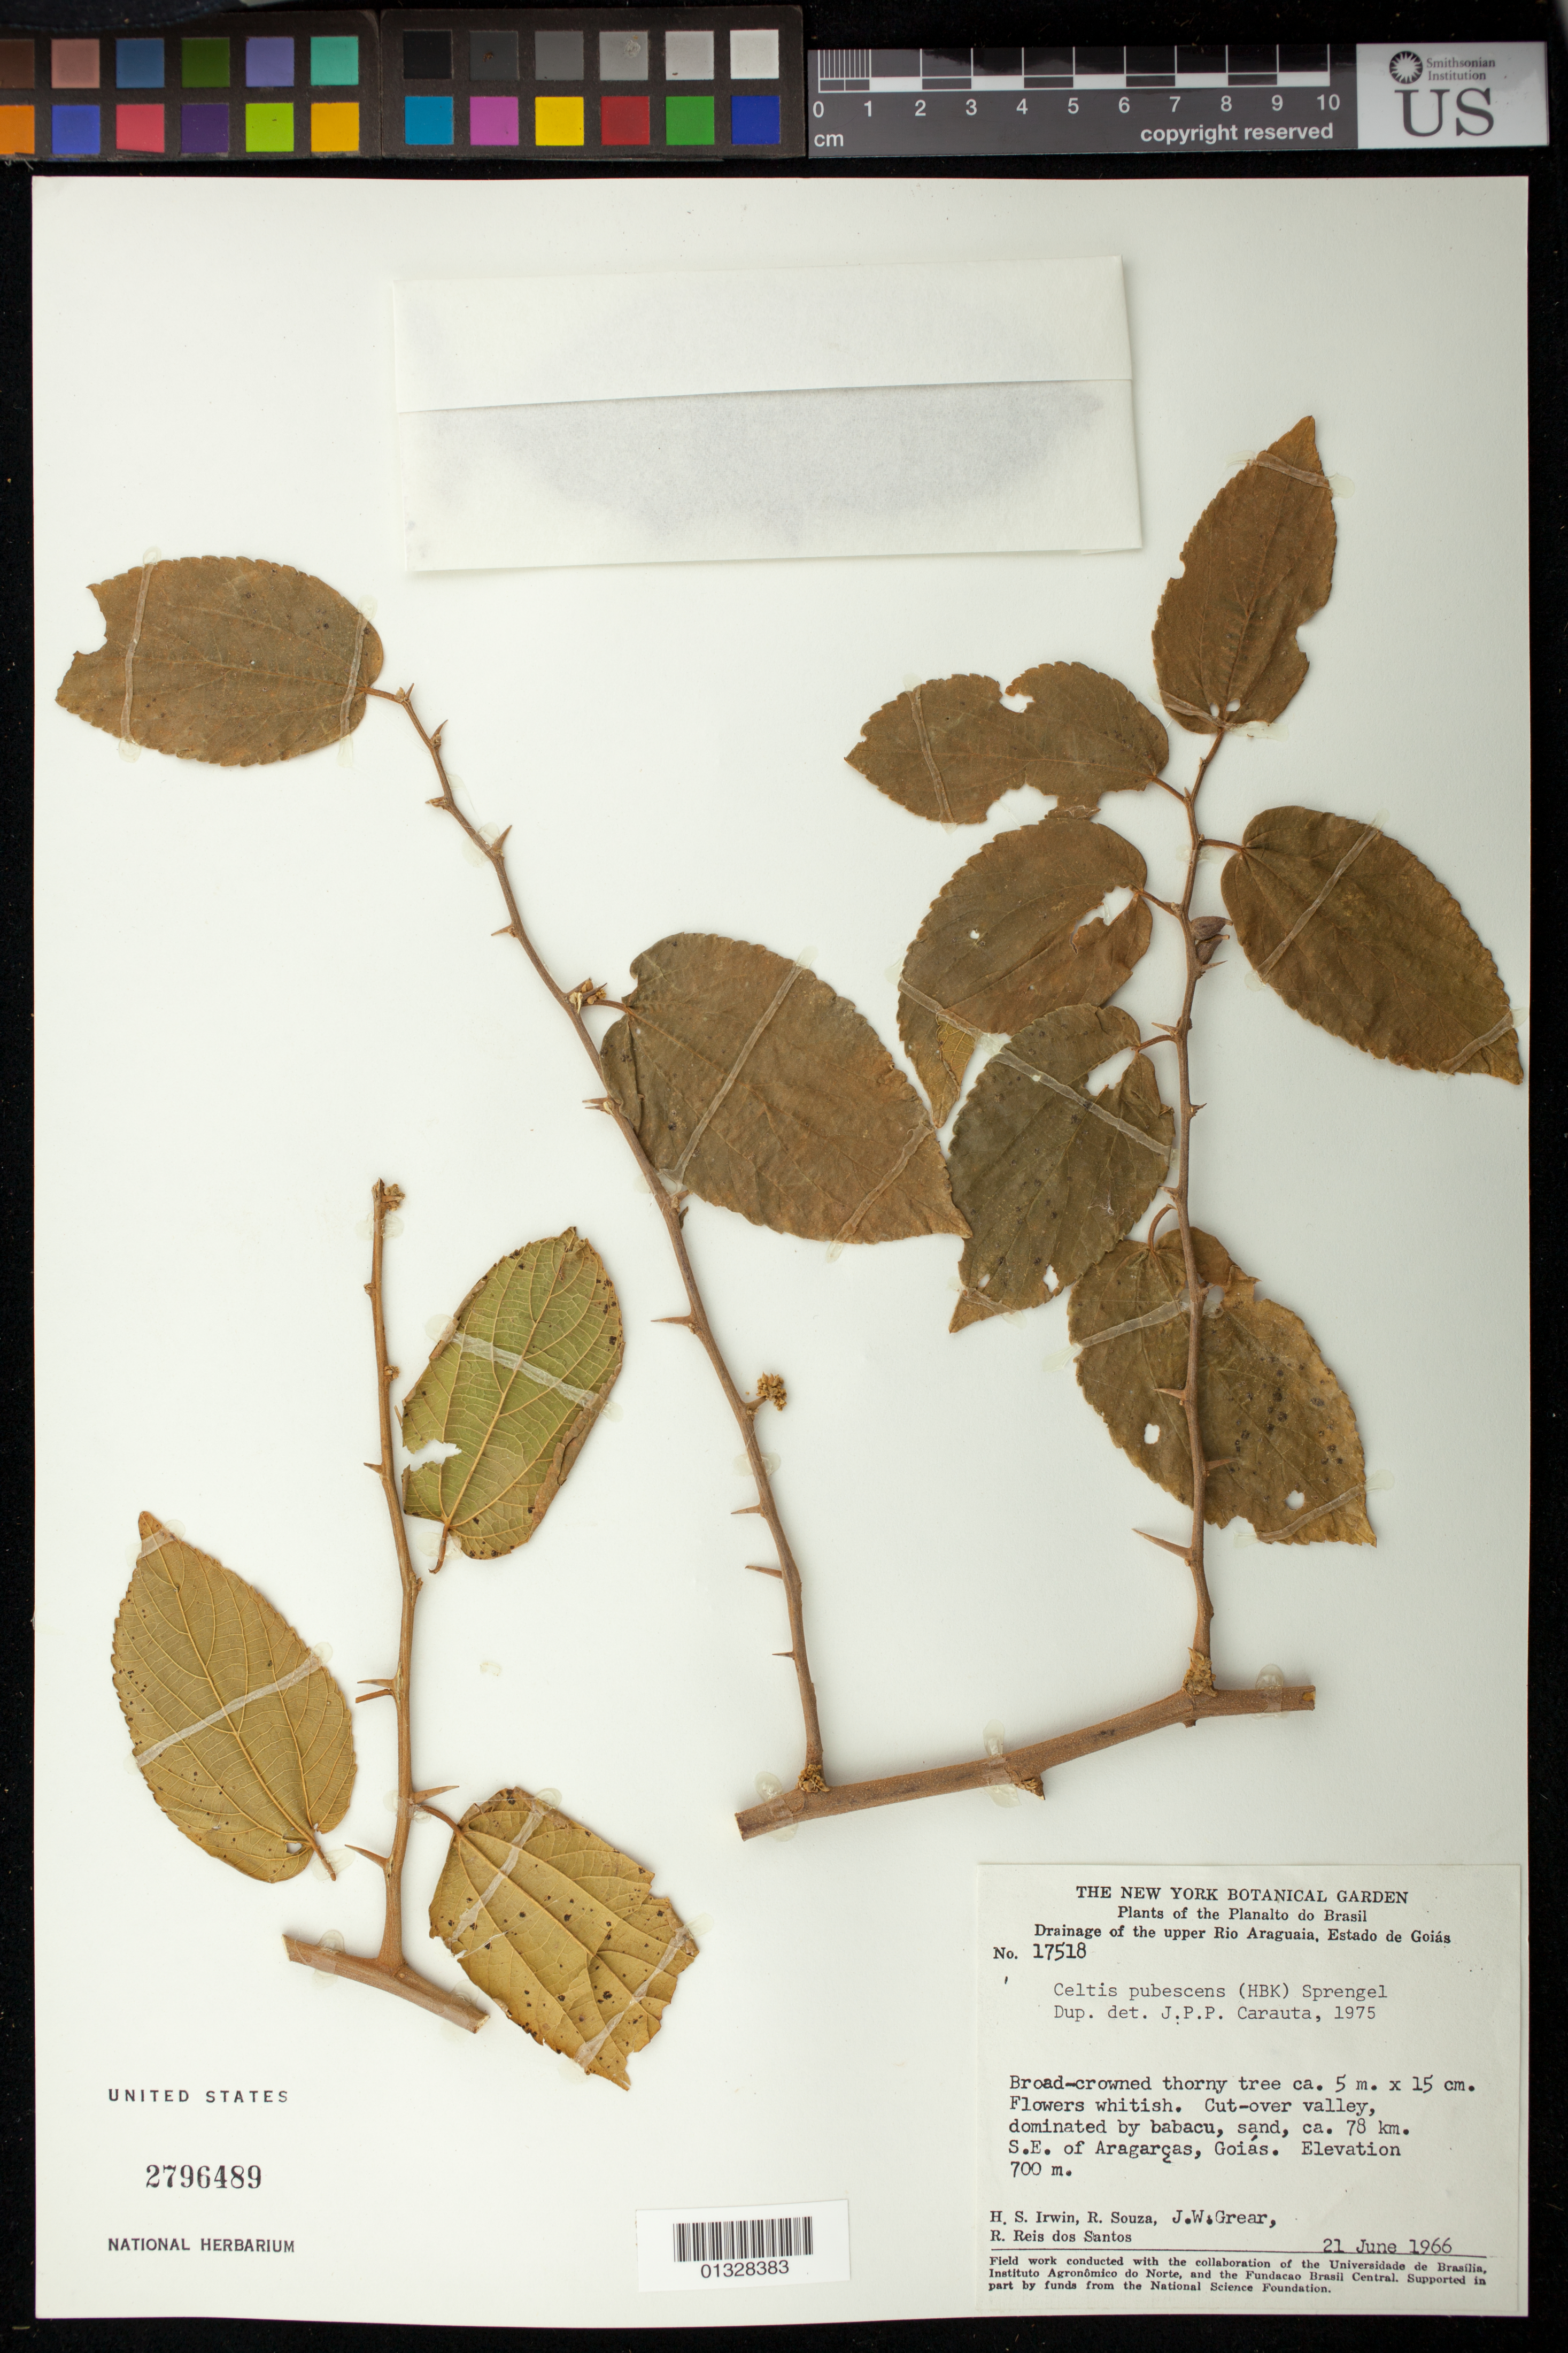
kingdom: Plantae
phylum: Tracheophyta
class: Magnoliopsida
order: Rosales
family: Cannabaceae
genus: Celtis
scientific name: Celtis pubescens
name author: (Kunth) Spreng.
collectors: H. Irwin, R. Souza, J. W. Grear & R. R. Santos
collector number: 17518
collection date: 1966-06-21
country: Brazil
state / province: Goiás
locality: Ca. 78km SE of Aragarças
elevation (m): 700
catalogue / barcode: US 2796489